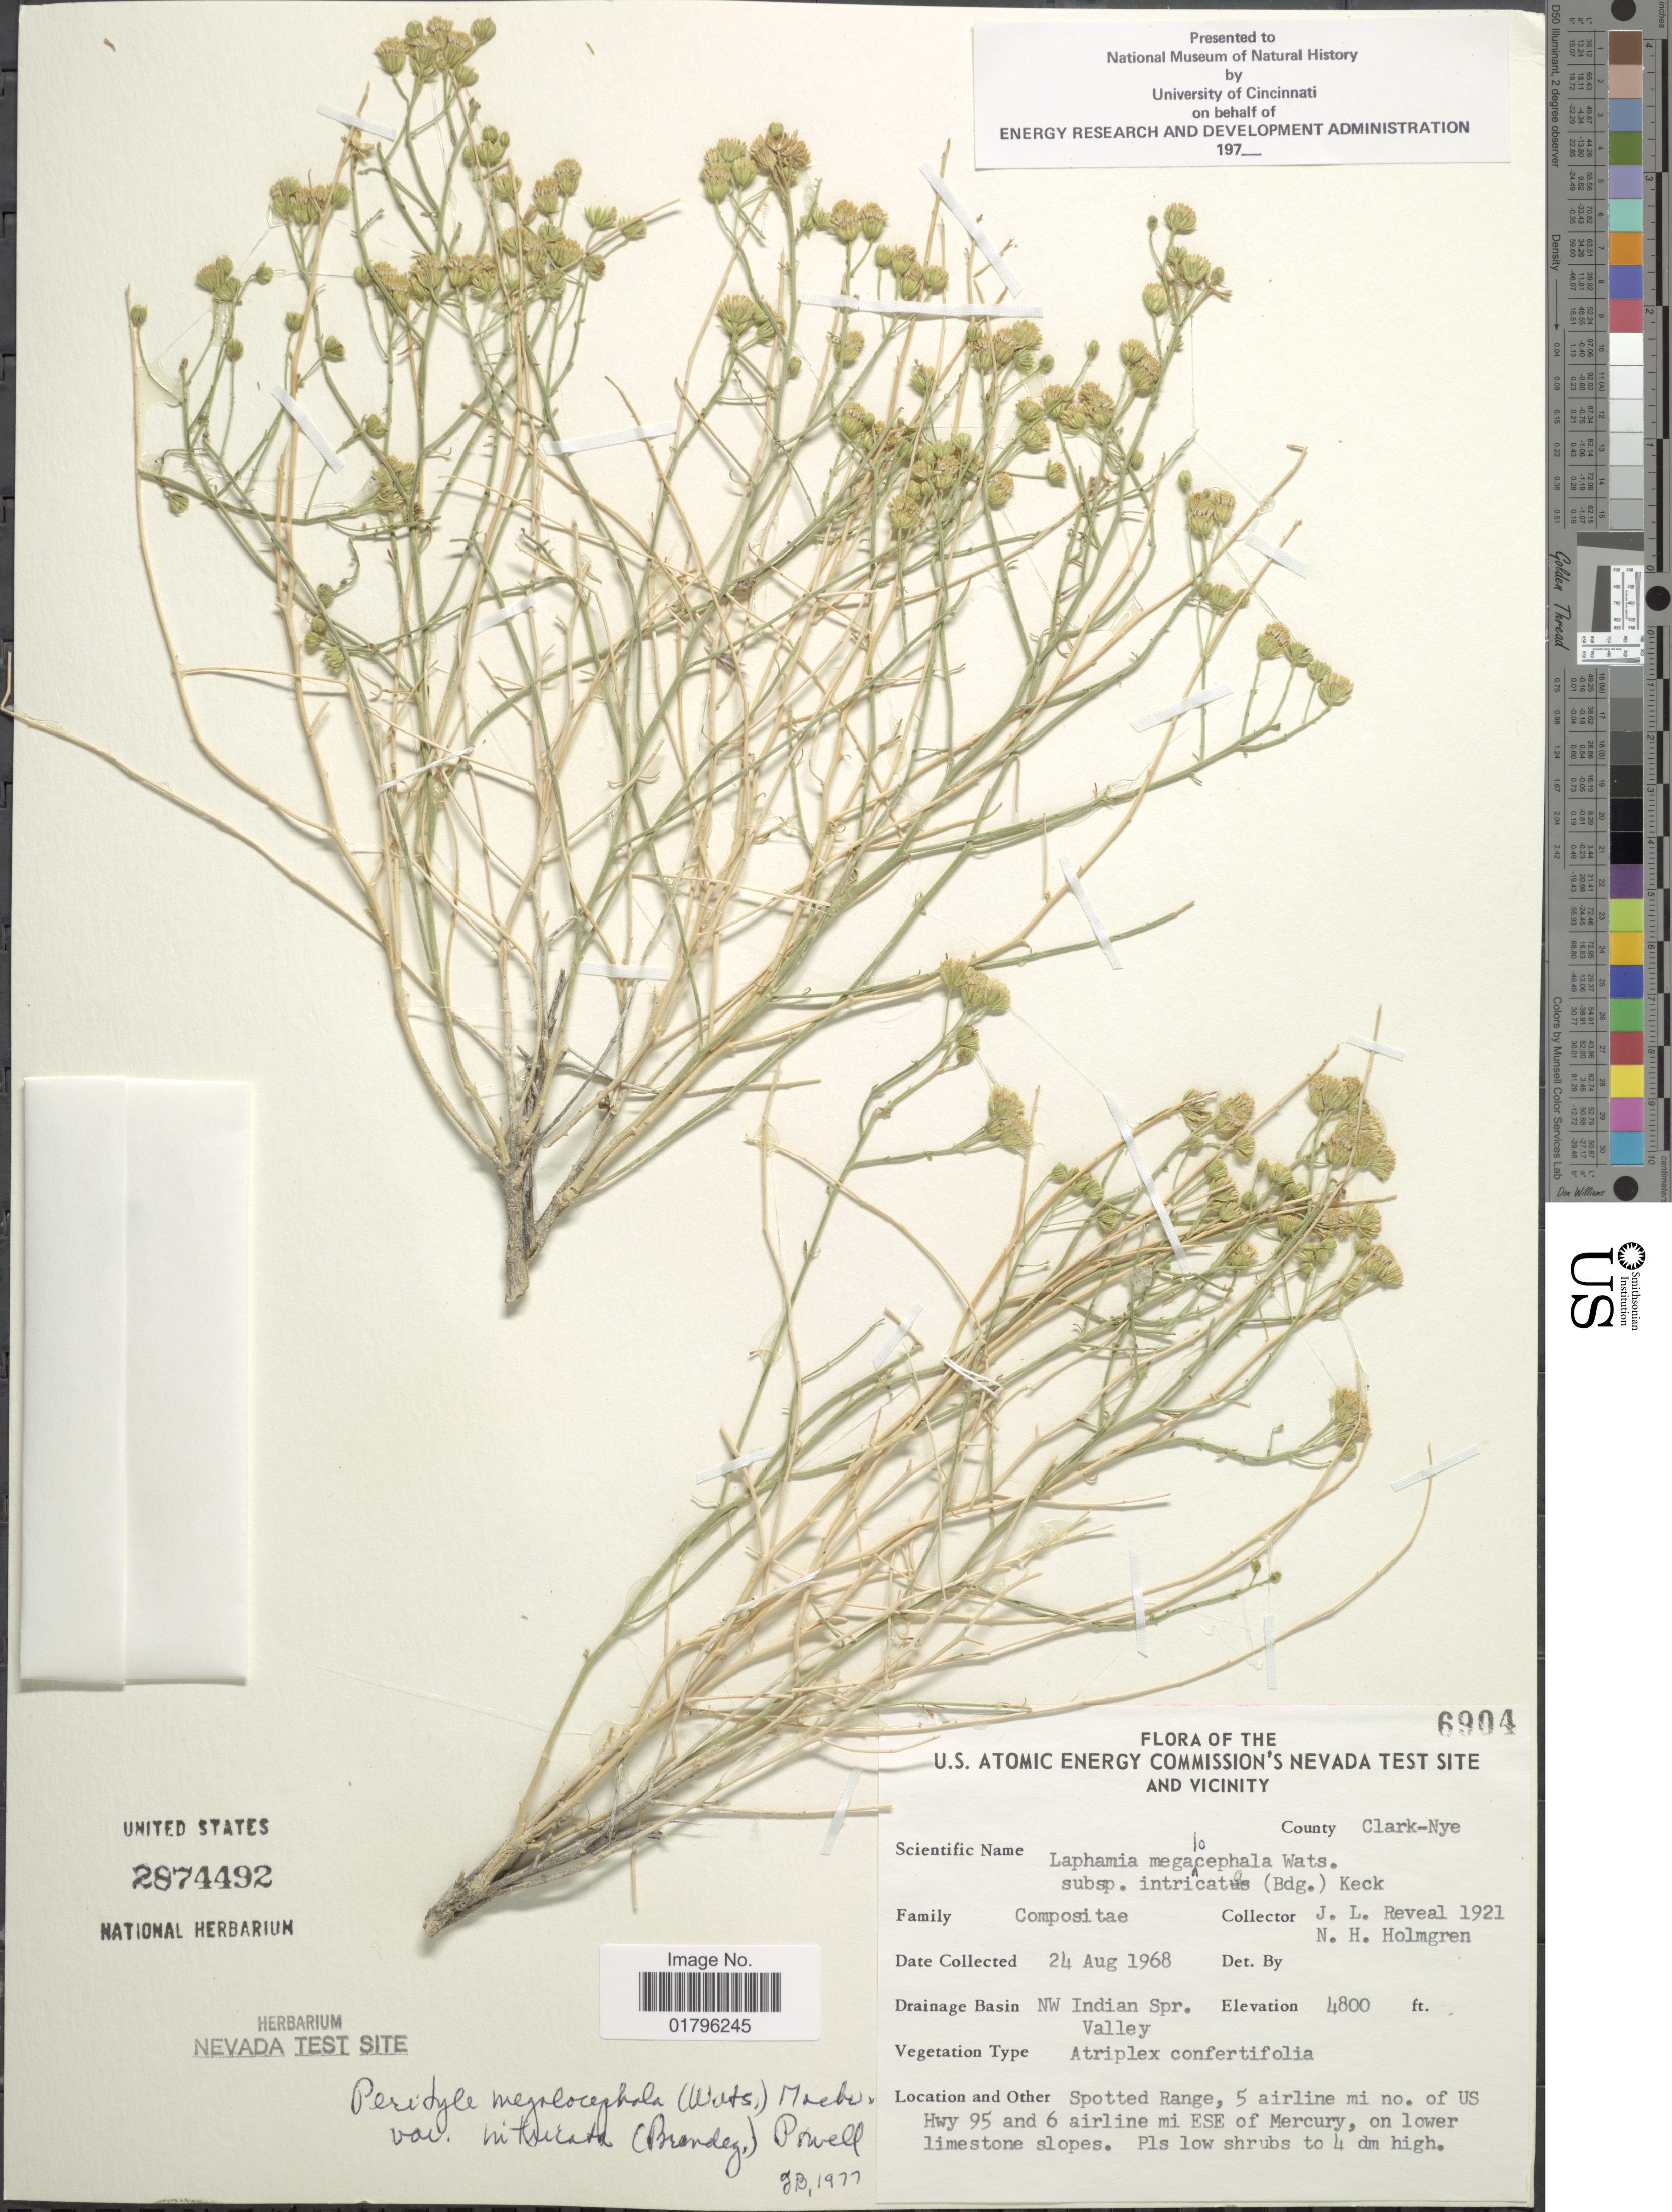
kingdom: Plantae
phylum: Tracheophyta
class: Magnoliopsida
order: Asterales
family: Asteraceae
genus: Perityle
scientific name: Perityle megalocephala var. intricata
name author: (Brandegee) A.M. Powell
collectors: J. L. Reveal & N. H. Holmgren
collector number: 6904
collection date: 1968-08-24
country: United States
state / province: Nevada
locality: U. S. Atomic Energy Commission's Nevada Test Site and Vicinity, County Clark-Nye, NW Indian Spr. Valley, Spotted Range, 5 airline mi no. of US Hwy 95 and 6 airline mi ESE of Mercury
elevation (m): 1463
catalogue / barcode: US 2874492